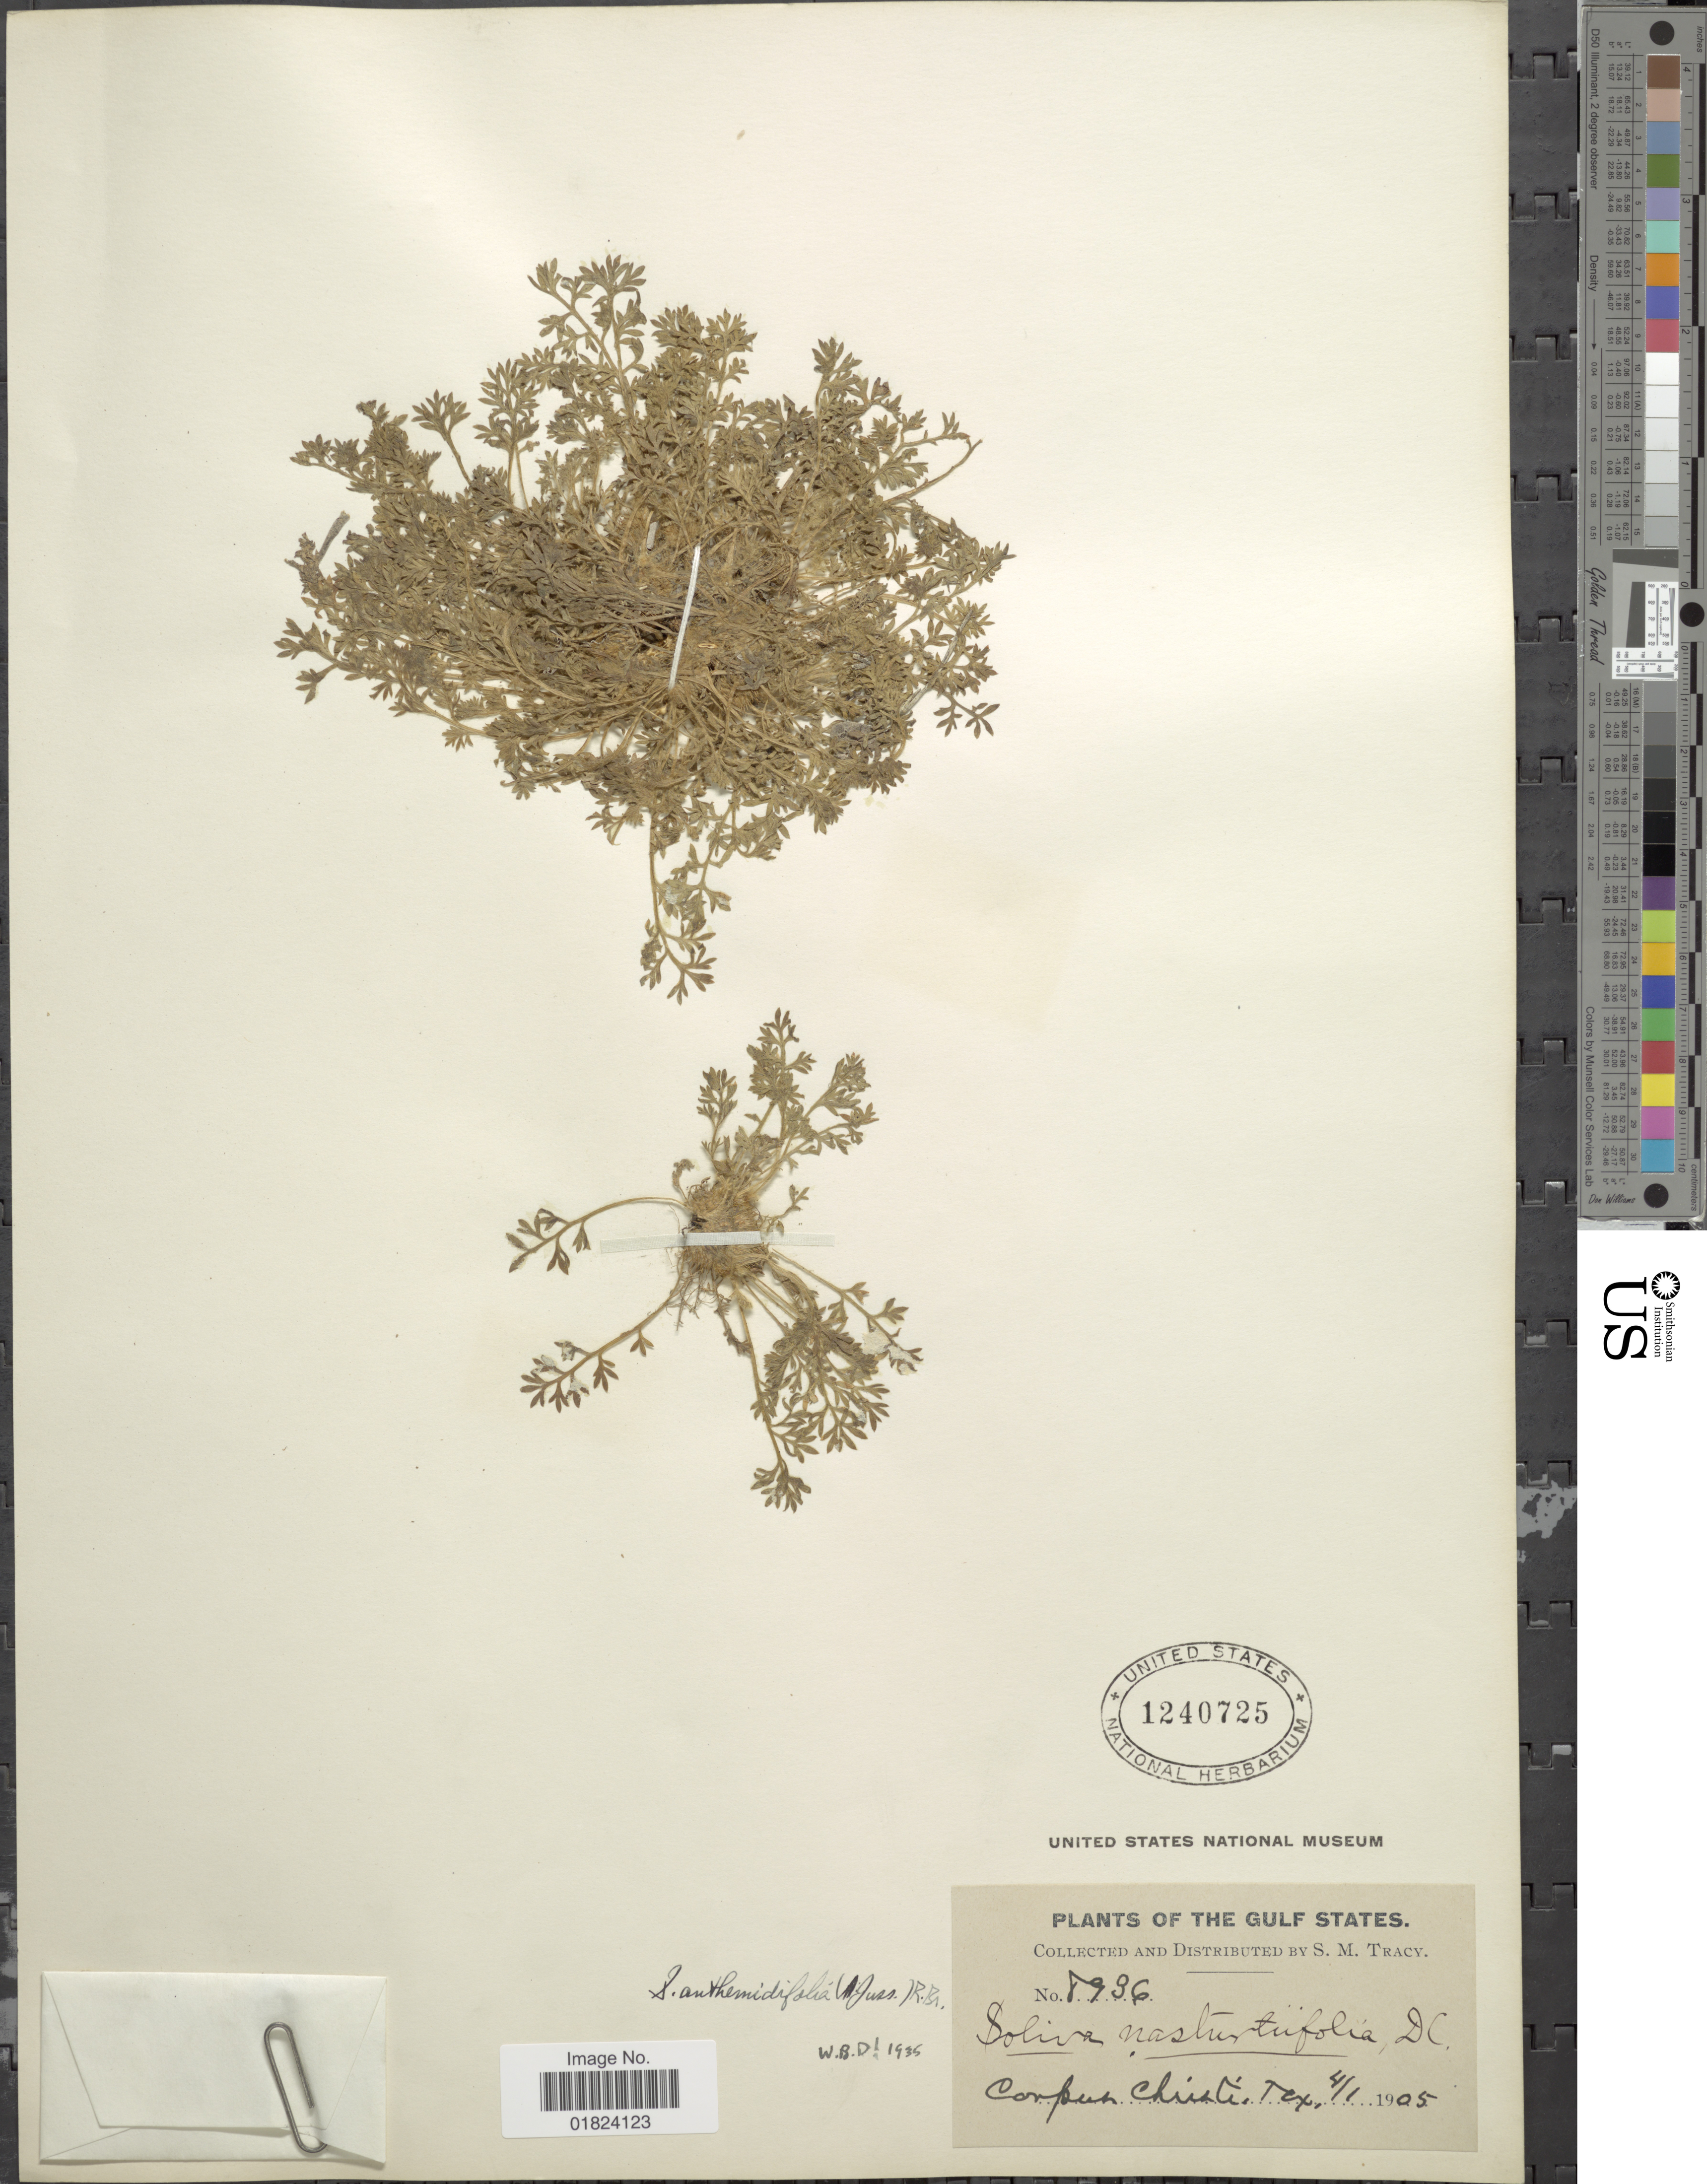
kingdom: Plantae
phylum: Tracheophyta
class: Magnoliopsida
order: Asterales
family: Asteraceae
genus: Soliva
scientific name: Soliva anthemifolia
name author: (Juss.) Sweet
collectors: S. M. Tracy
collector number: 8936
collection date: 1905-04-01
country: United States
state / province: Texas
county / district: Nueces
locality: Corpus Christi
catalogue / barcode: US 1240725